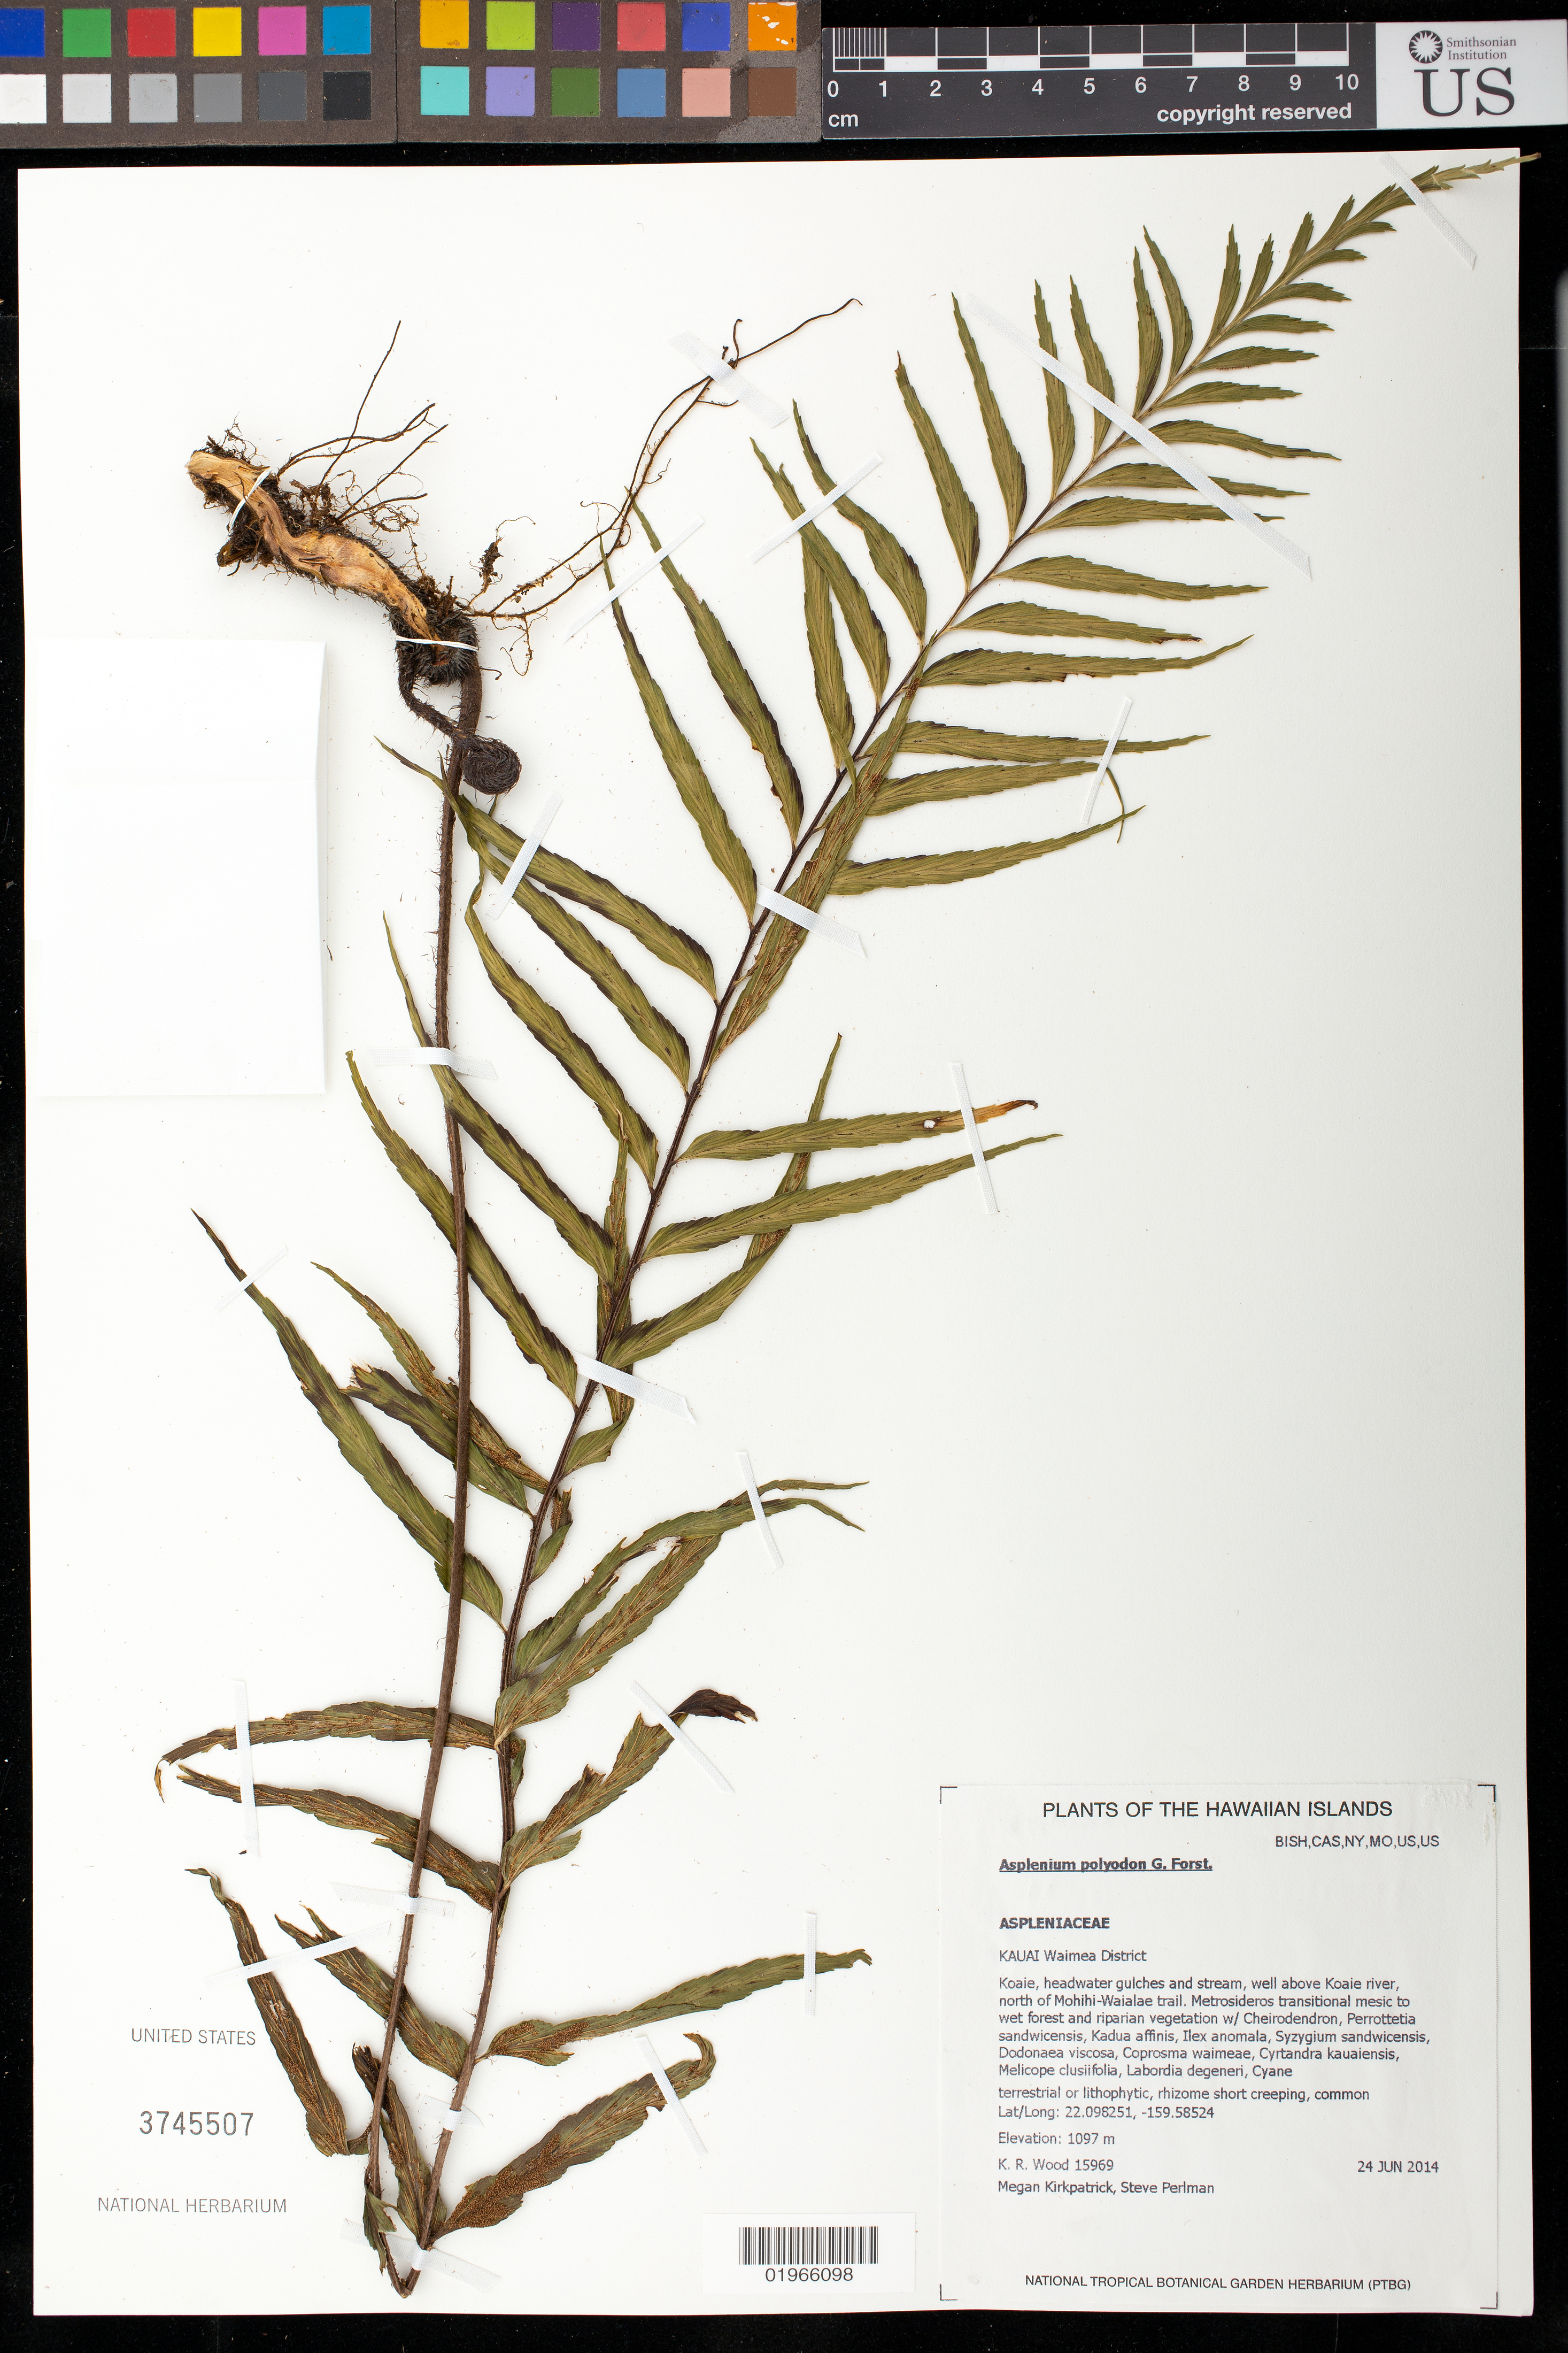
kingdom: Plantae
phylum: Tracheophyta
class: Polypodiopsida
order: Polypodiales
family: Aspleniaceae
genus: Asplenium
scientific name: Asplenium polyodon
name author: G. Forst.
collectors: K. R. Wood, M. Kirkpatrick & S. P. Perlman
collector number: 15969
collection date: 2014-06-24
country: United States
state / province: Hawaii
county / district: Kauai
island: Kaua'i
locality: Waimea District, Koaie, headwater gulches and stream, well above Koaie river, north of Mohihi-Waialae trail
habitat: Transitional mesic to wet forest and riparian vegetation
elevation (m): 1097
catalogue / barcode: US 3745507